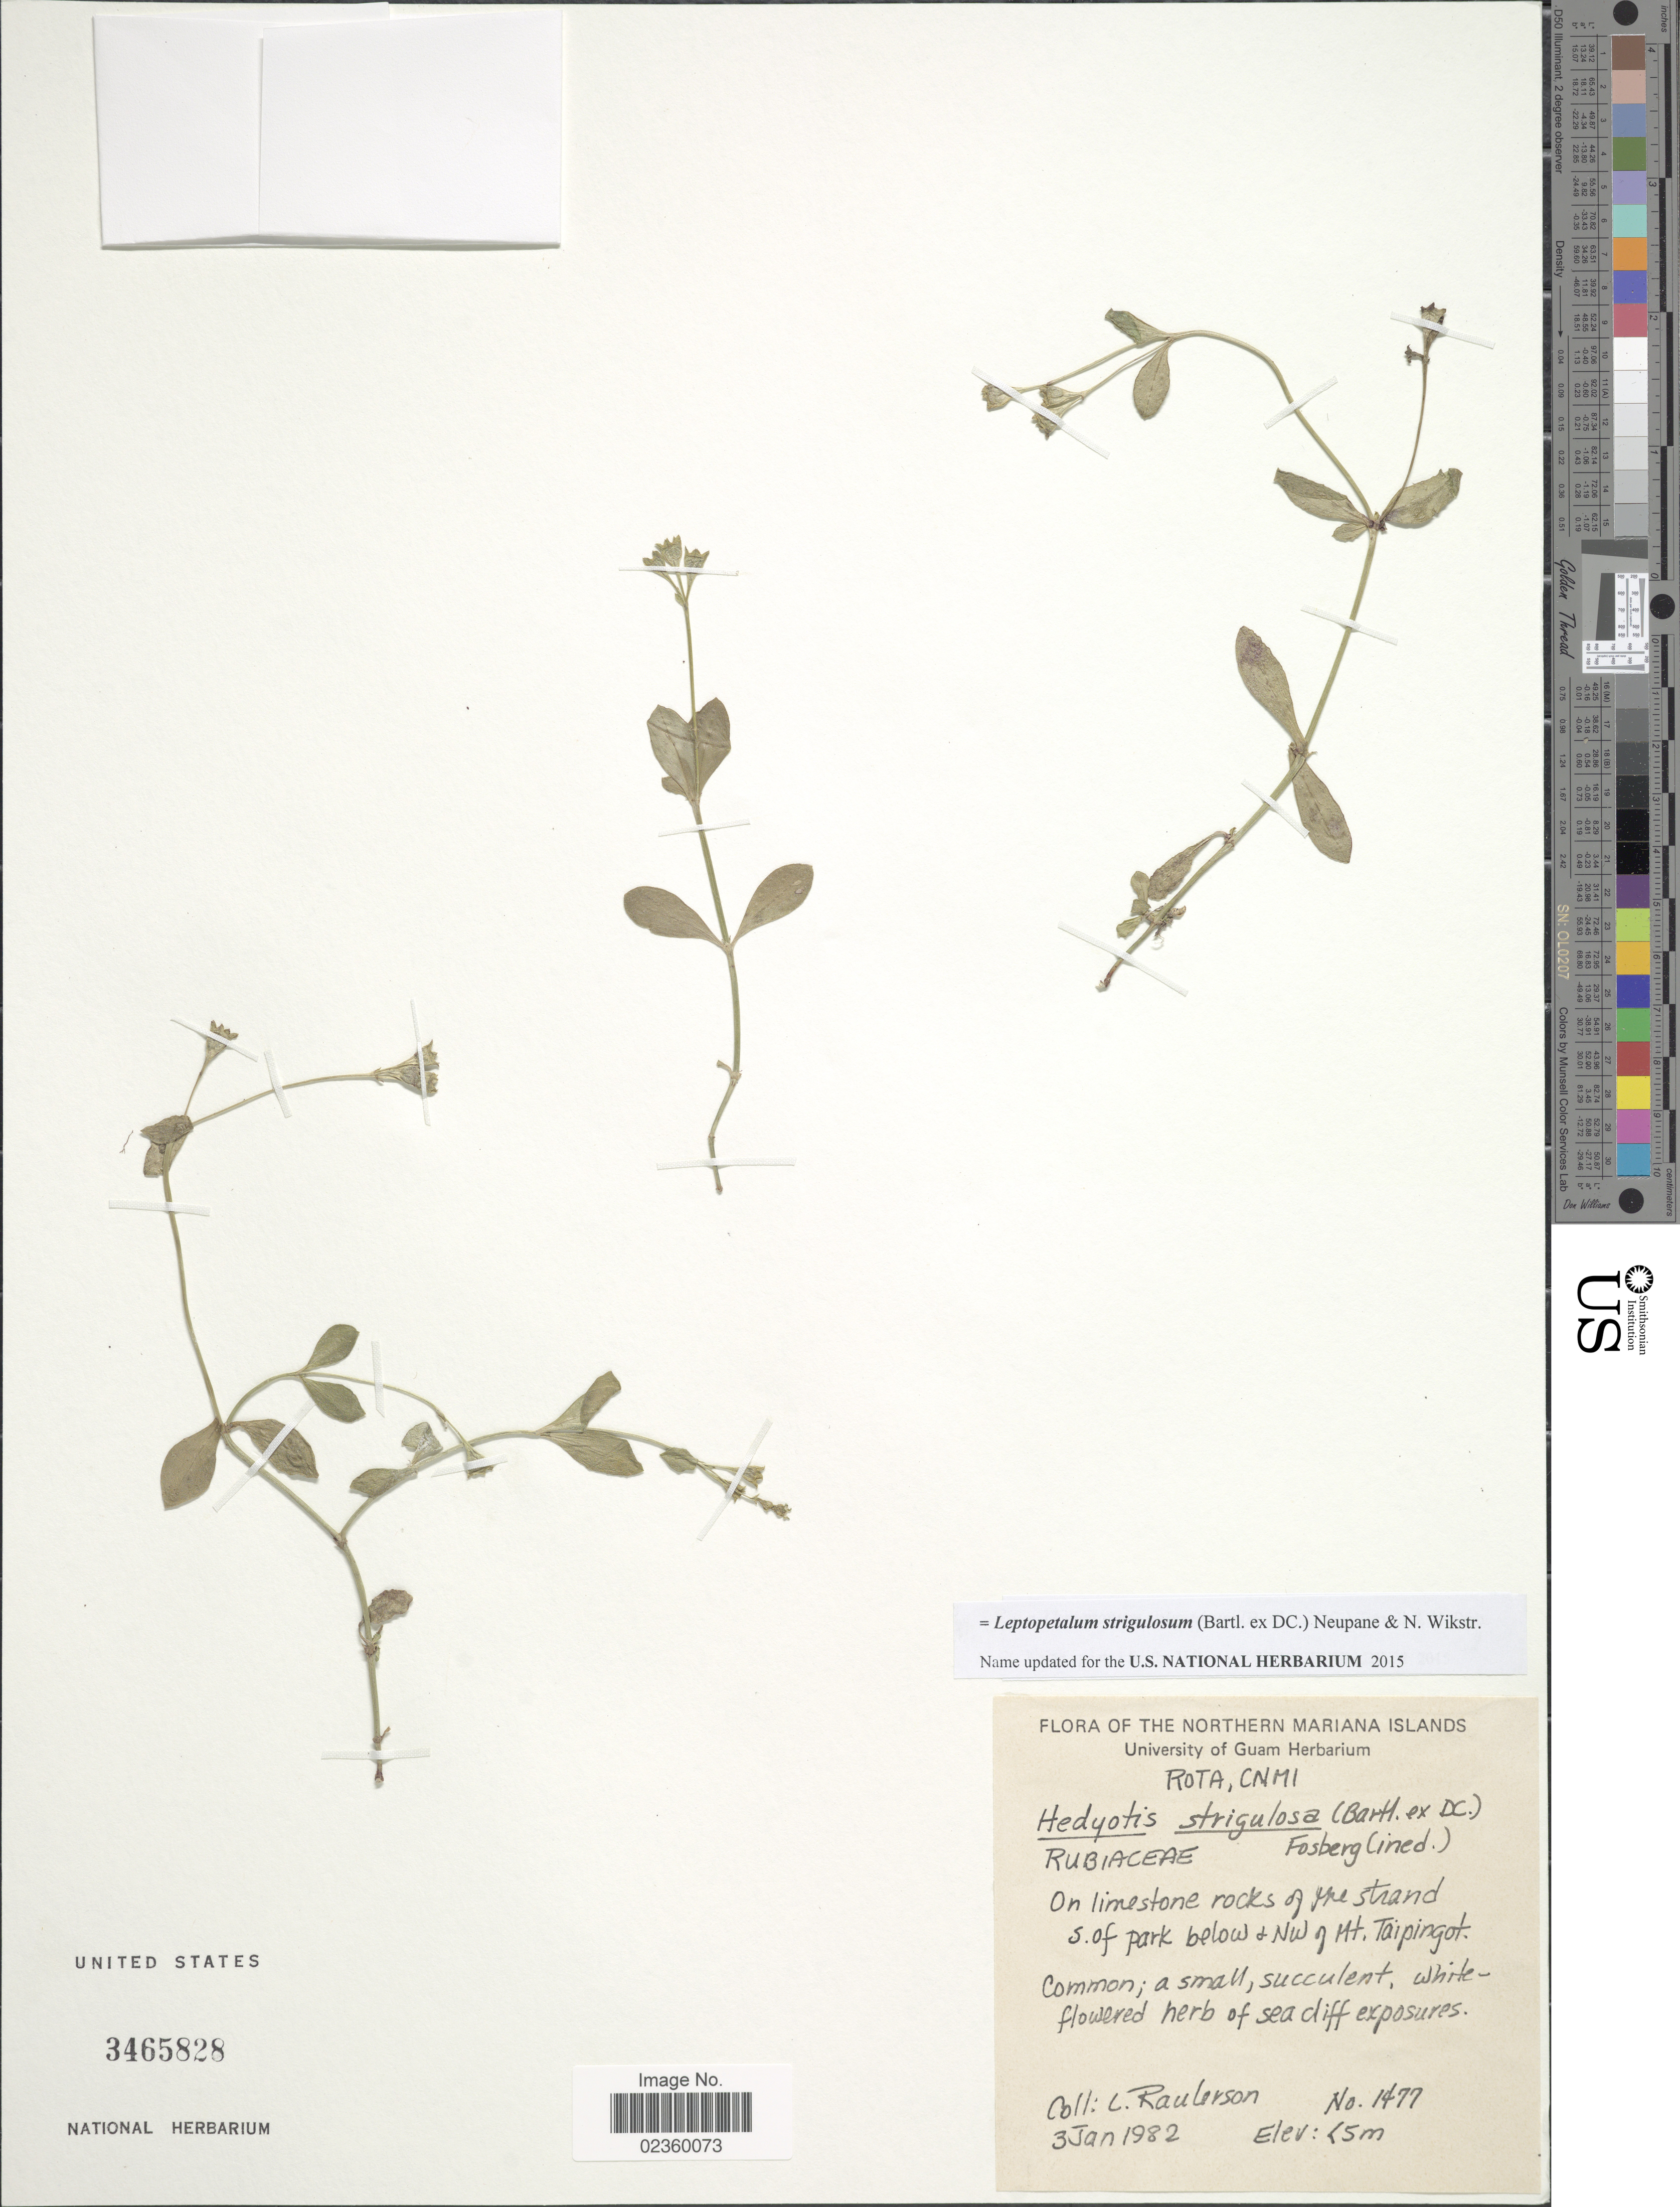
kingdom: Plantae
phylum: Tracheophyta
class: Magnoliopsida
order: Gentianales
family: Rubiaceae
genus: Leptopetalum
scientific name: Leptopetalum strigulosum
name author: (Bartl. ex DC.) Neupane & N. Wikstr.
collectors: L. Raulerson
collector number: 1477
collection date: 1982-01-03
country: Northern Mariana Islands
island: Rota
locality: Rota, CNMI. Rocks of the strand S. of park below + NW. of Mt. Taipingot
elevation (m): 5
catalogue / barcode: US 3465828